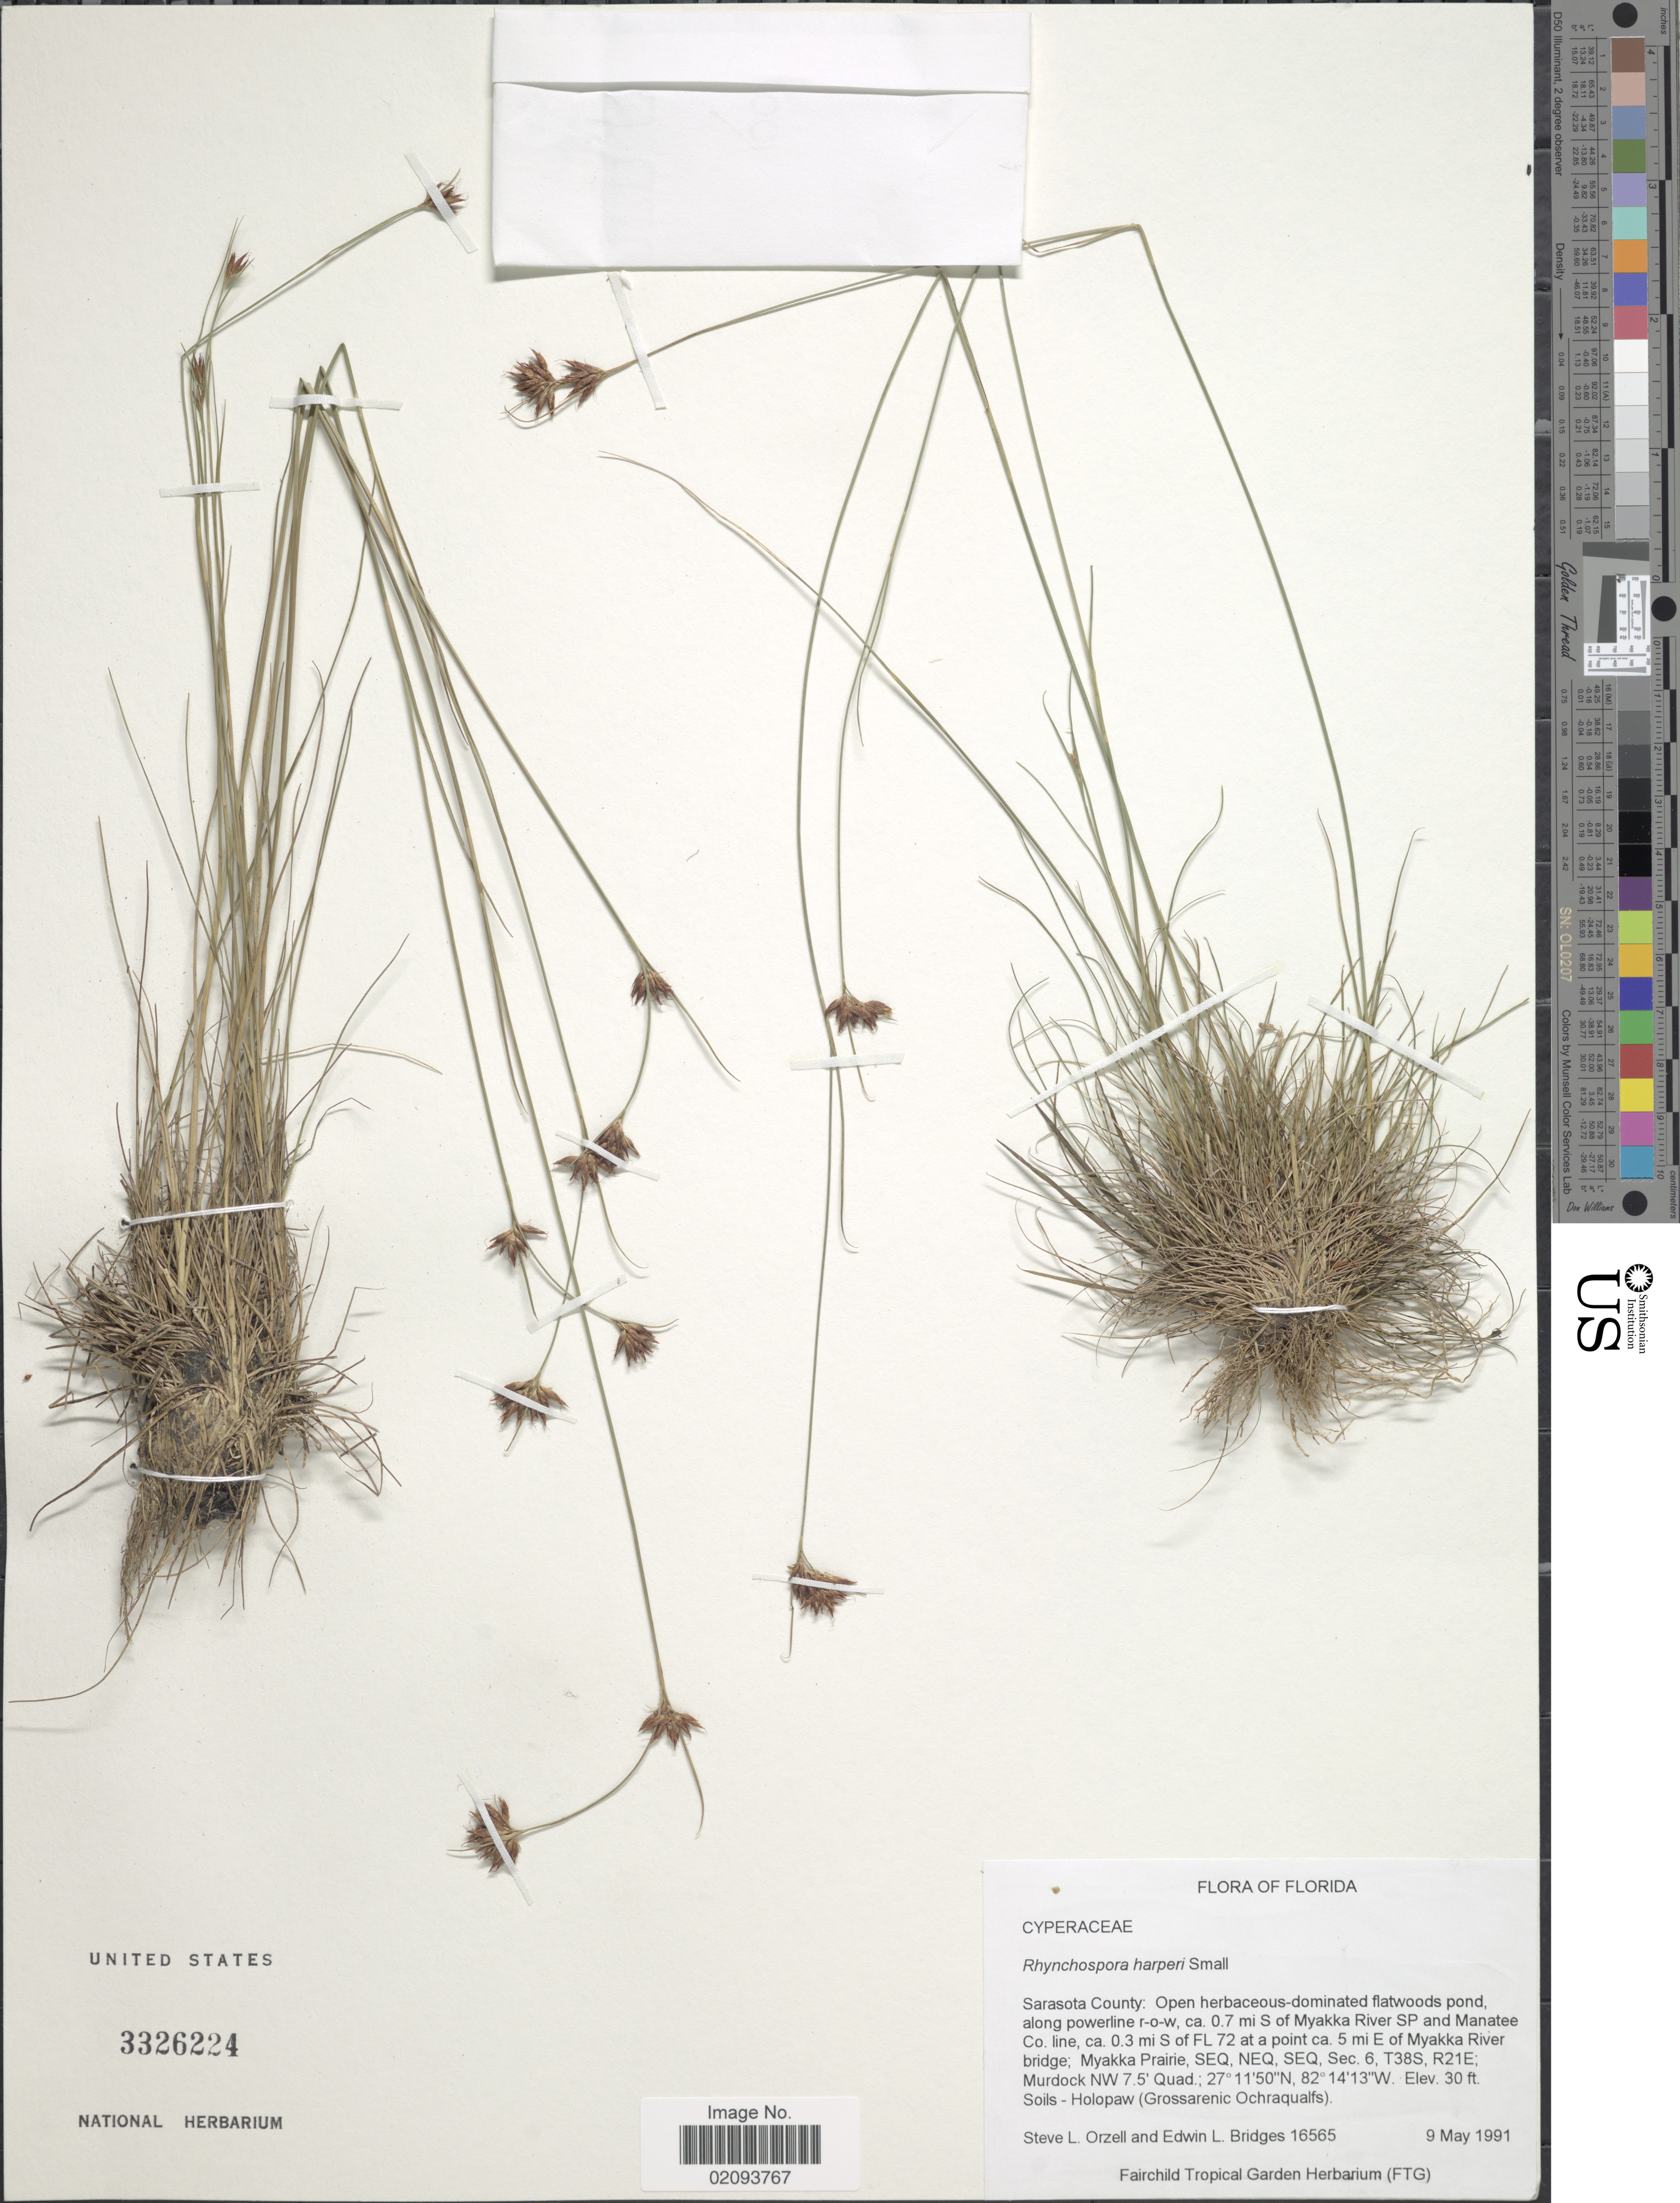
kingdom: Plantae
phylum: Tracheophyta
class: Liliopsida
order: Poales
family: Cyperaceae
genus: Rhynchospora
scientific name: Rhynchospora harperi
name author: Small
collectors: S. Orzell & E. Bridges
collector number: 16565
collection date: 1991-05-09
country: United States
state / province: Florida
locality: Sarasota County: Open herbaceous-dominated flatwoods pond, along powerline r-o-w, ca. 0.7 mi S of Myakka River SP and Manatee Co. line, ca. 0.3 mi S of FL 72 at a point ca. 5 mi E of Myakka River bridge; Myakka Prairie, SEQ, NEQ, SEQ, Sec. 6, T38S, R21S; Murdock NW 7.5' Quad.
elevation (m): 9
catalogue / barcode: US 3326224